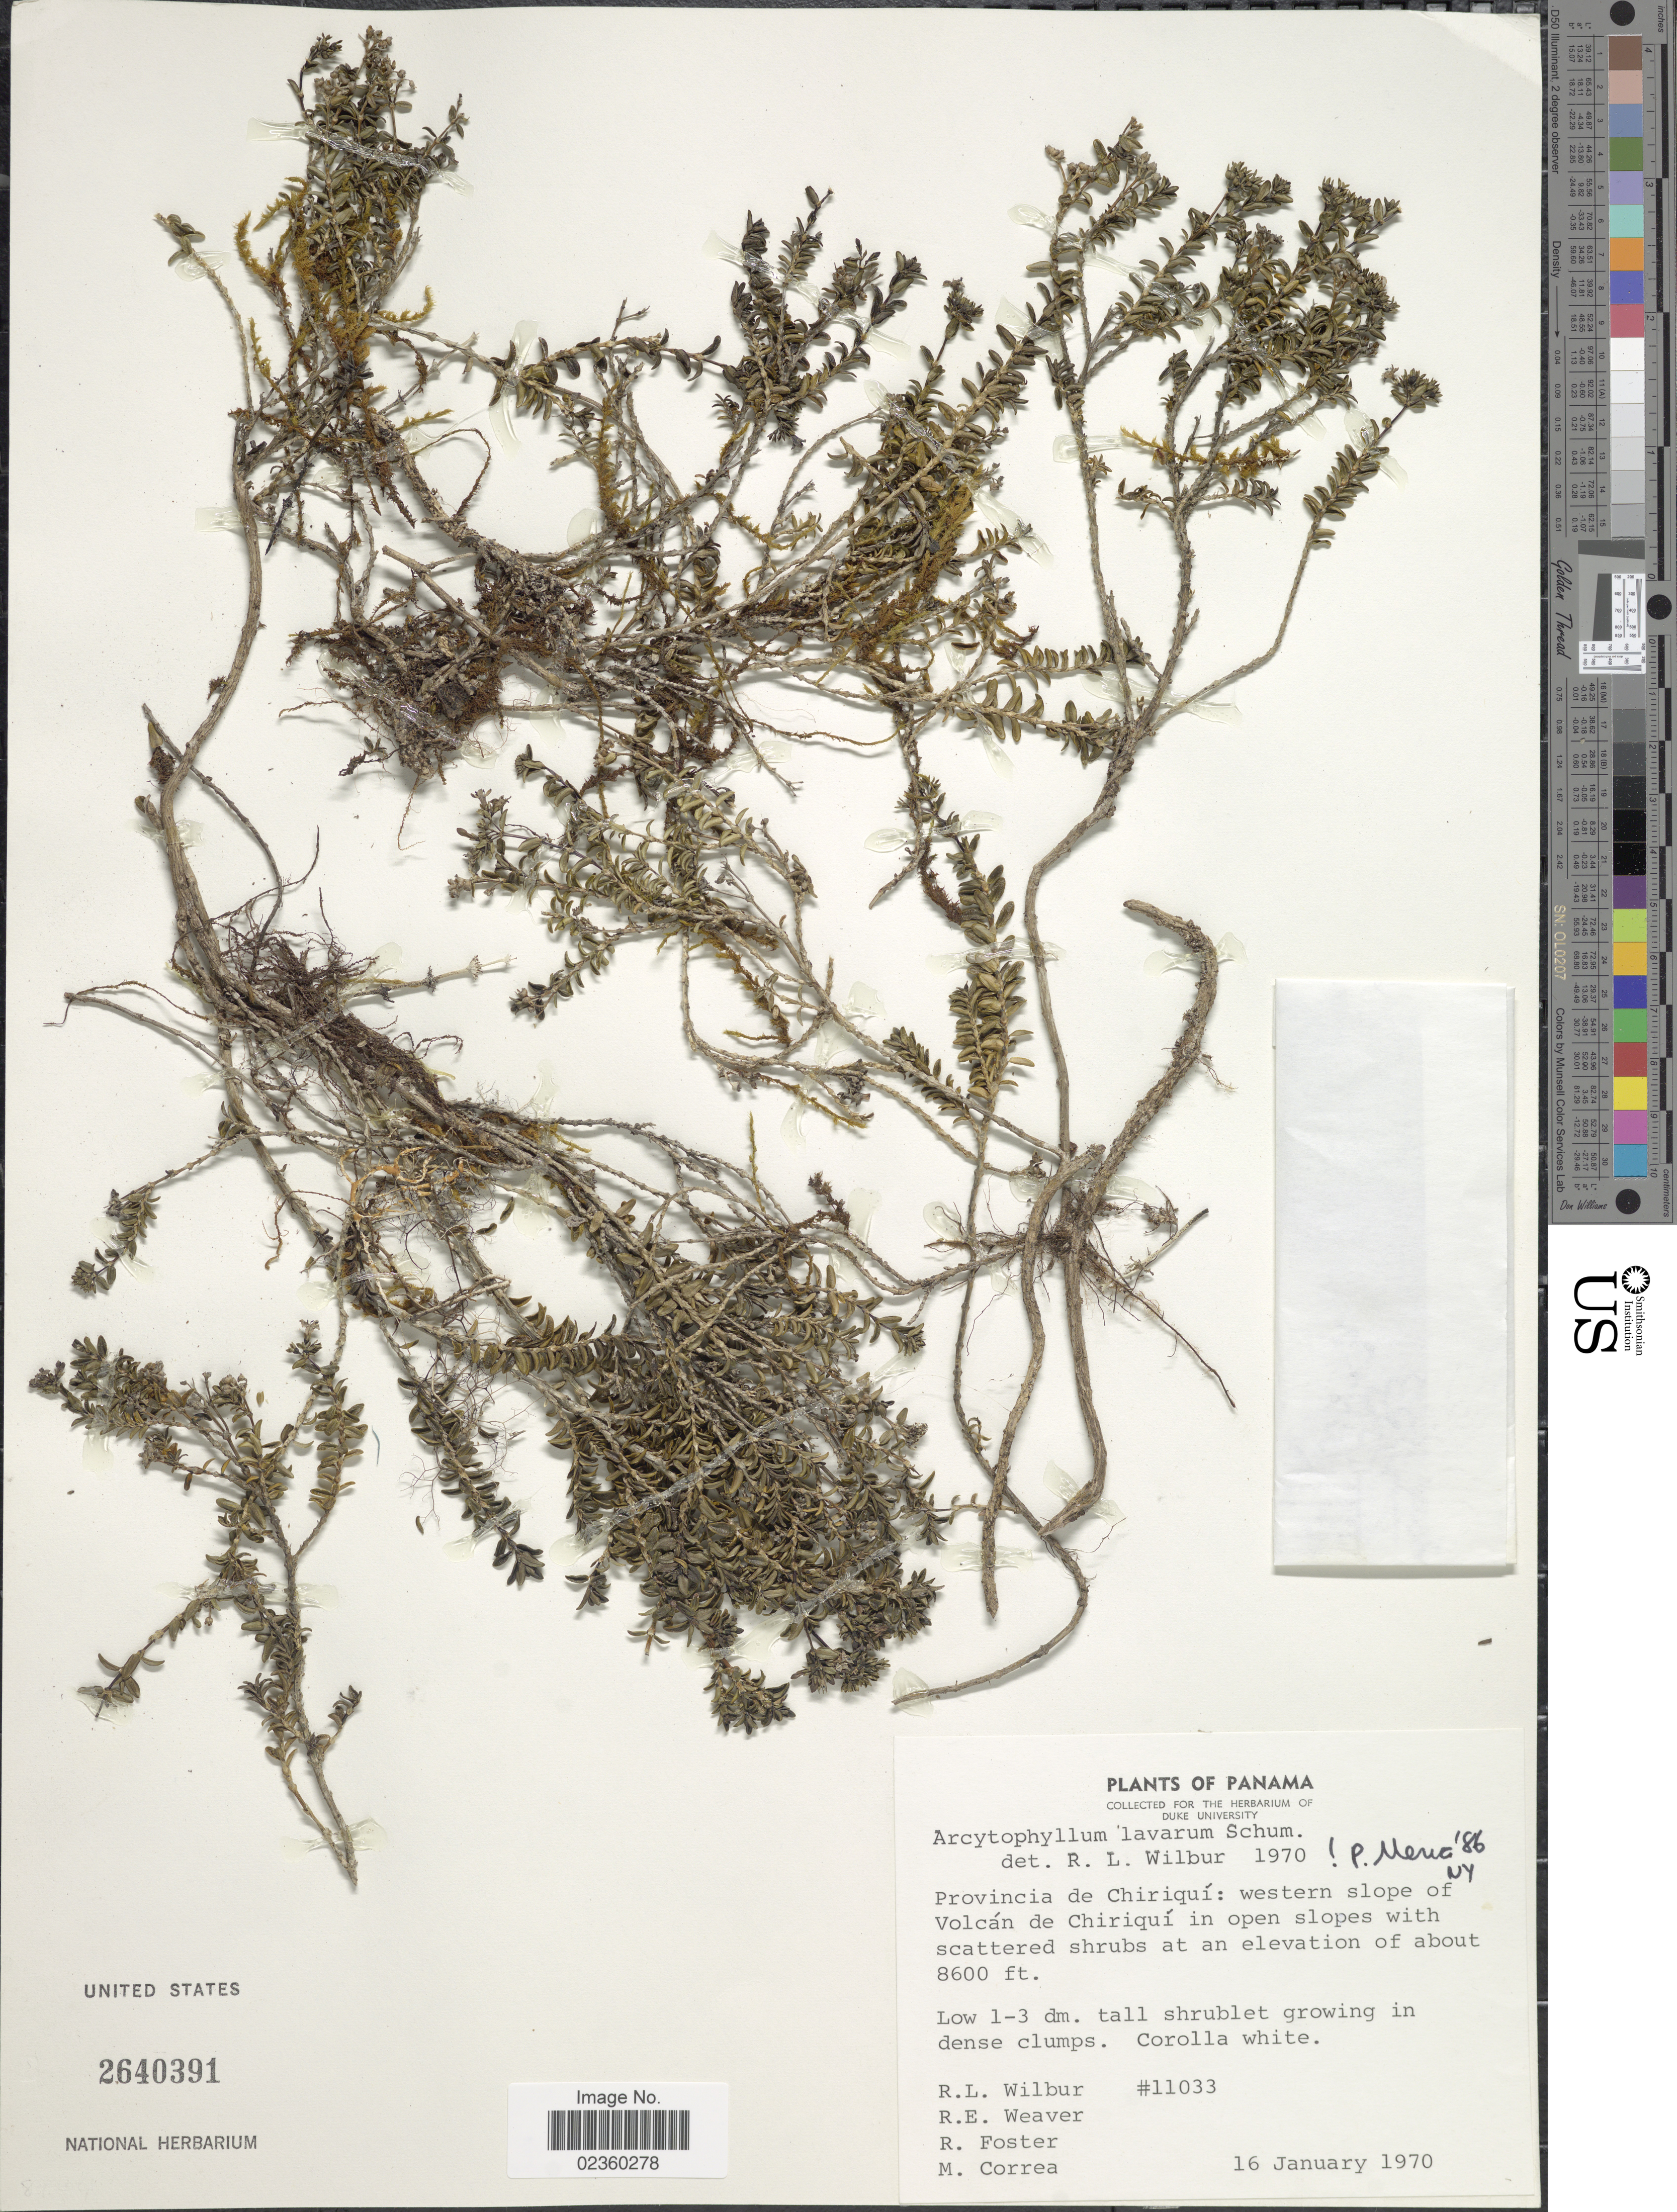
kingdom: Plantae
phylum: Tracheophyta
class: Magnoliopsida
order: Gentianales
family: Rubiaceae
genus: Arcytophyllum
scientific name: Arcytophyllum lavarum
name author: K. Schum. ex Standl.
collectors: R. L. Wilbur, R. E. Weaver, R. Foster & M. Correa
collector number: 11033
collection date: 1970-01-16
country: Panama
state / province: Chiriqui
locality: Western slope of Volcán de Chiriquí in open slopes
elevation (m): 2621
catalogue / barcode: US 2640391